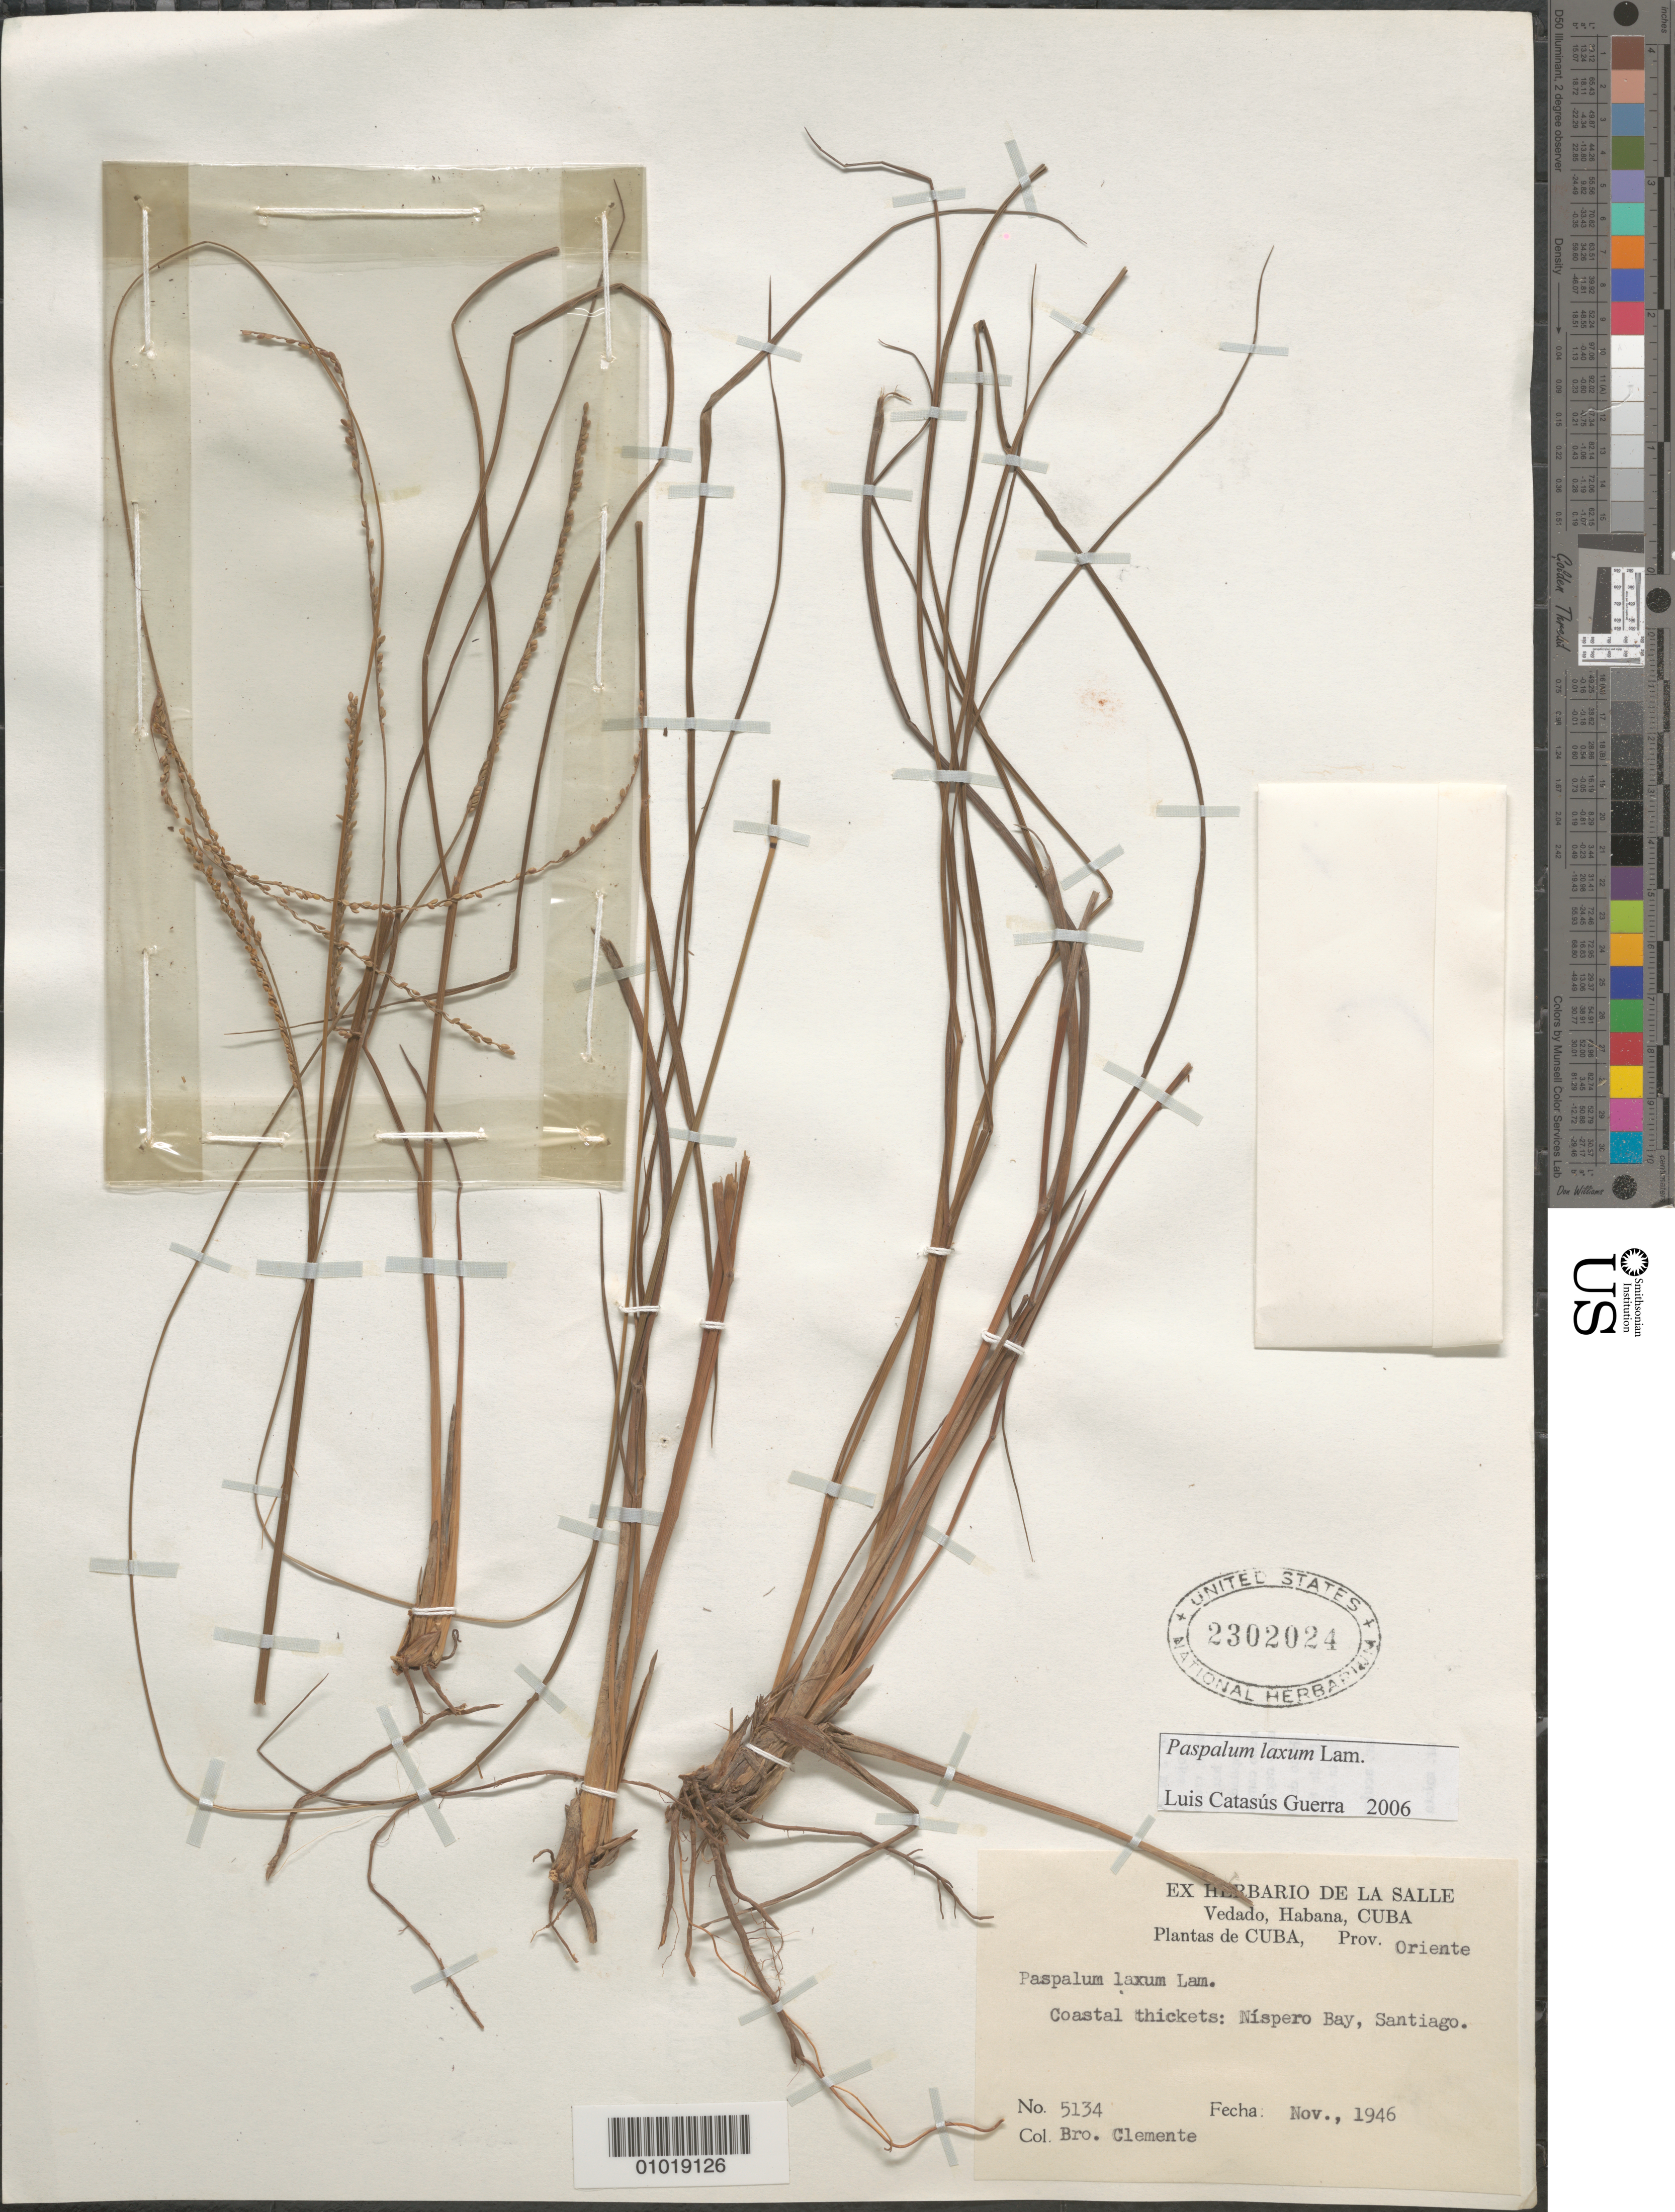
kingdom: Plantae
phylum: Tracheophyta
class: Liliopsida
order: Poales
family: Poaceae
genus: Paspalum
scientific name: Paspalum laxum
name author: Lam.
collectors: B. Clement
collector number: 5134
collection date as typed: Nov 1946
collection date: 1946-11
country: Cuba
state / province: Santiago de Cuba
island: Cuba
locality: Nispero Bay, Santiago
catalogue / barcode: US 2302024